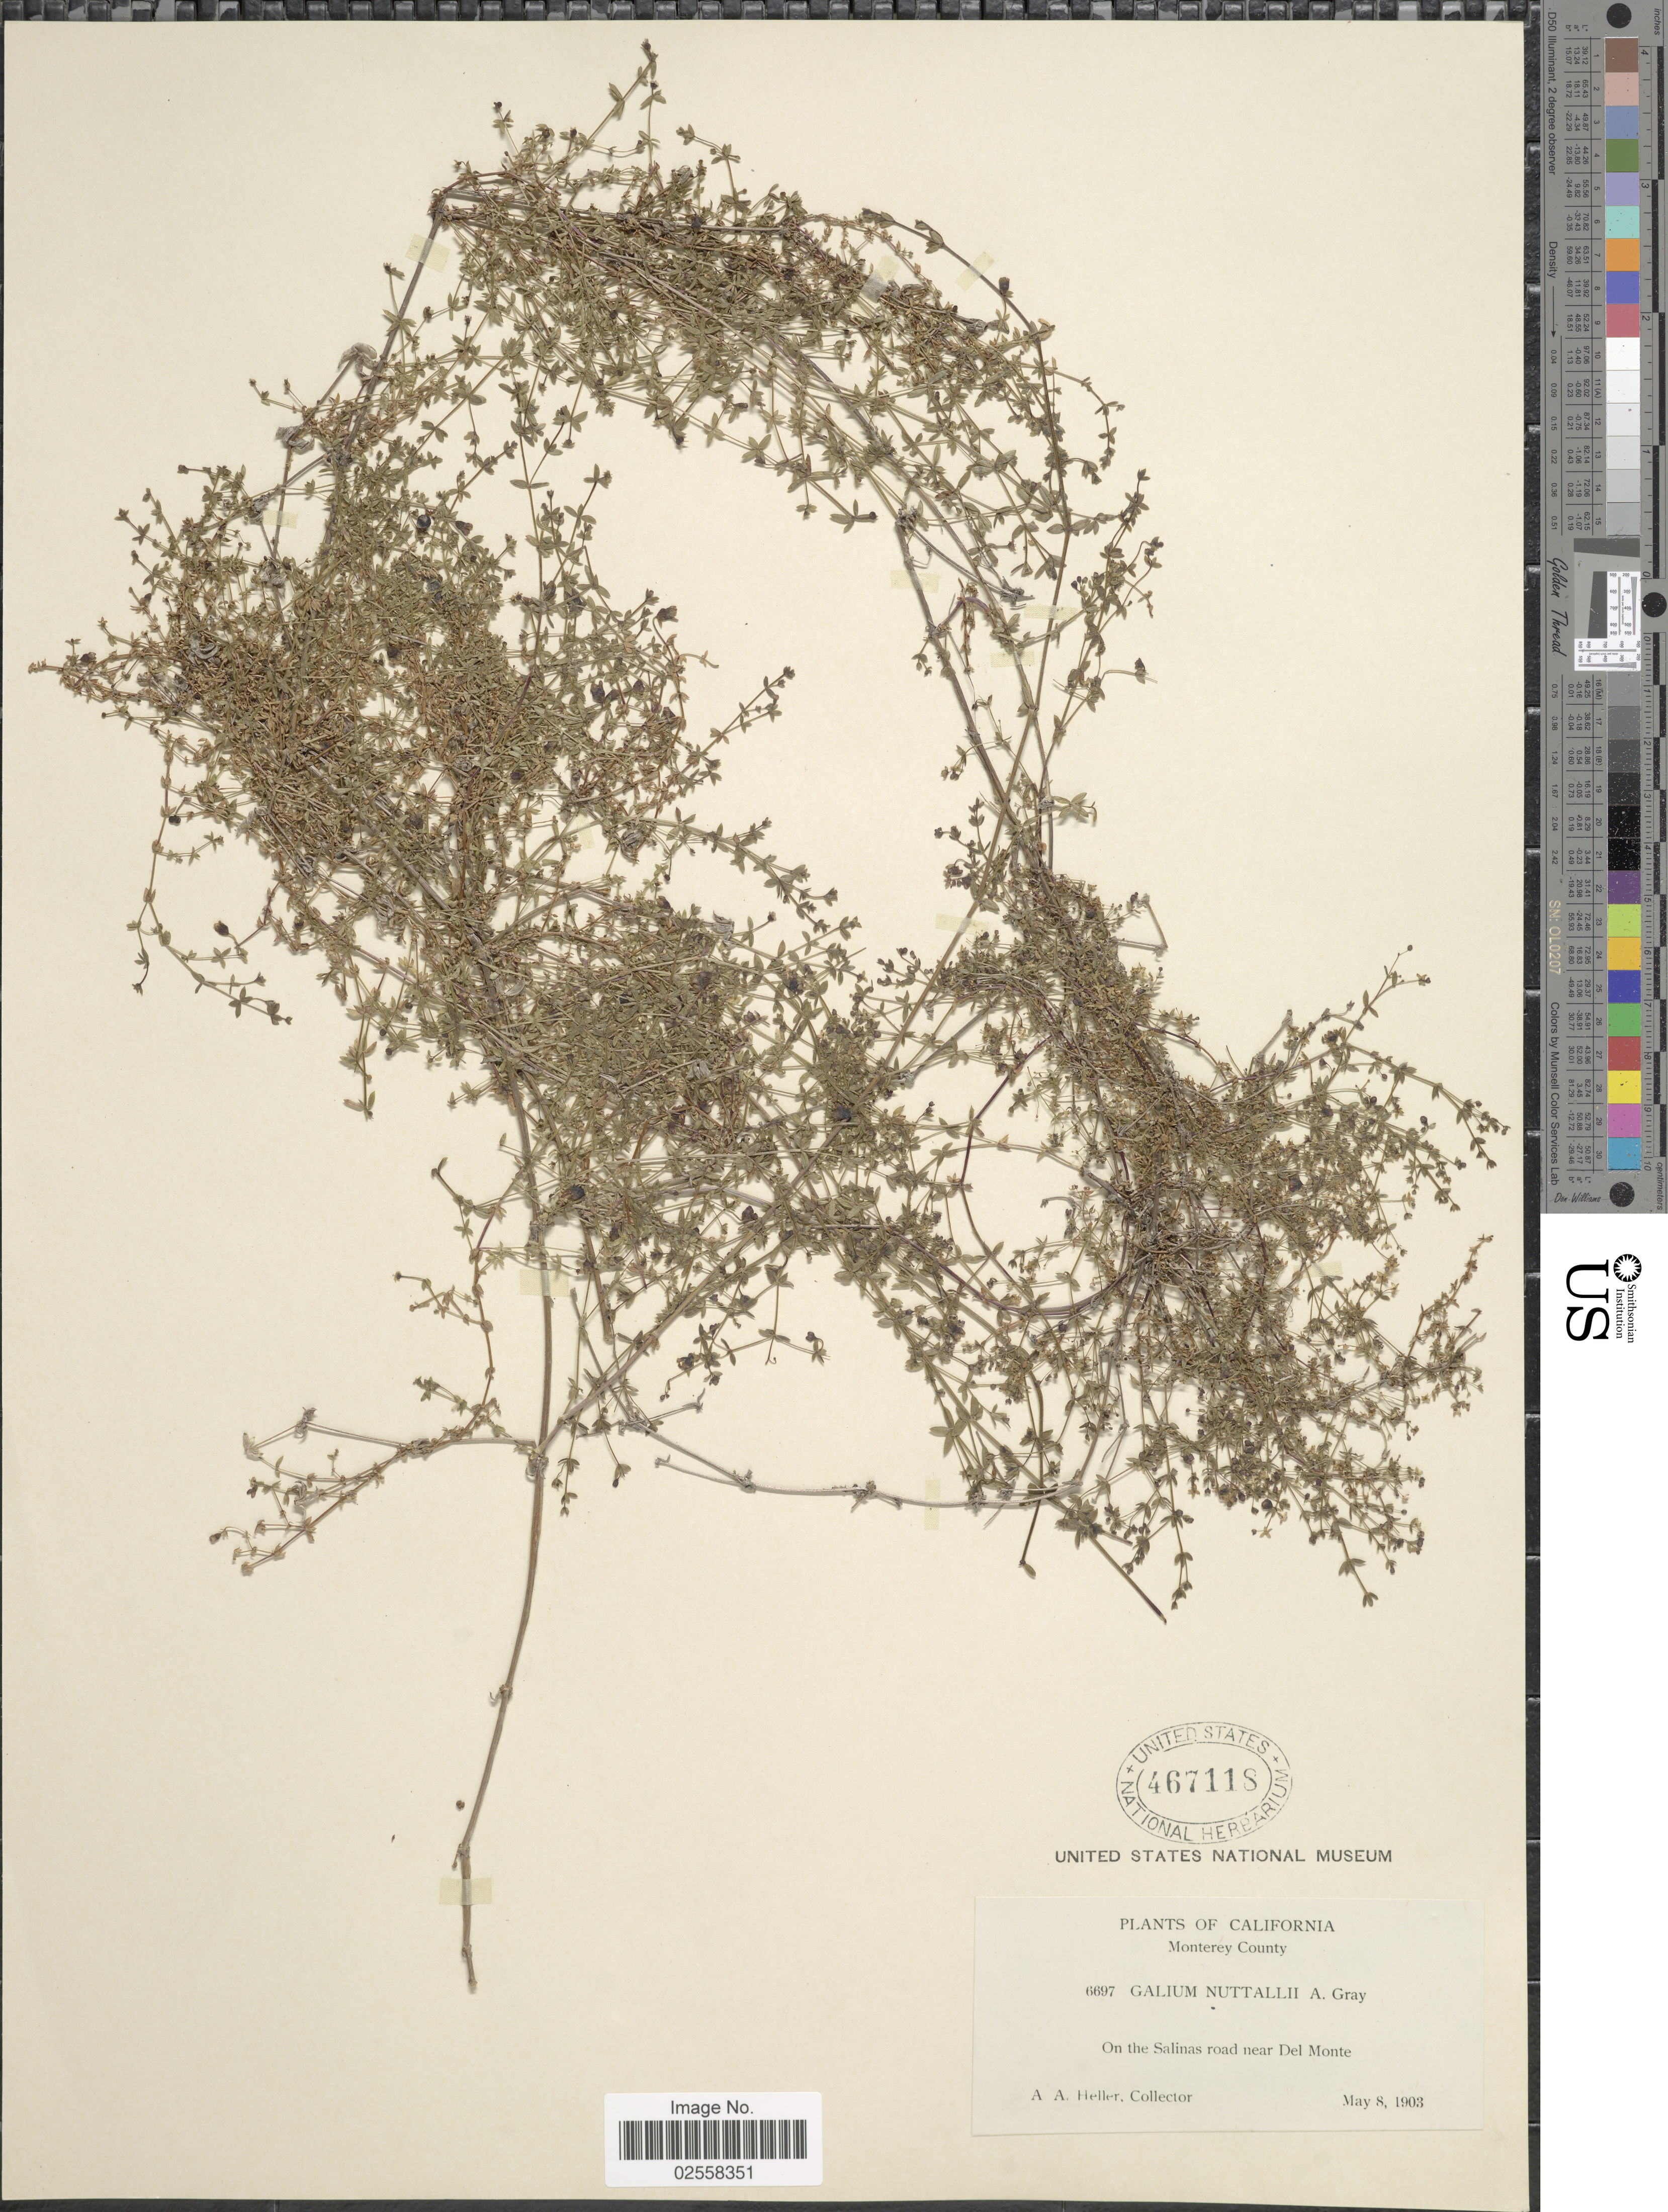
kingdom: Plantae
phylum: Tracheophyta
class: Magnoliopsida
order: Gentianales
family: Rubiaceae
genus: Galium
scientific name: Galium nuttallii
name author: A. Gray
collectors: A. A. Heller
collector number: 6697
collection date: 1903-05-08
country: United States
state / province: California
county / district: Monterey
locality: Monterey County, on the Salinas road near Del Monte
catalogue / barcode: US 467118